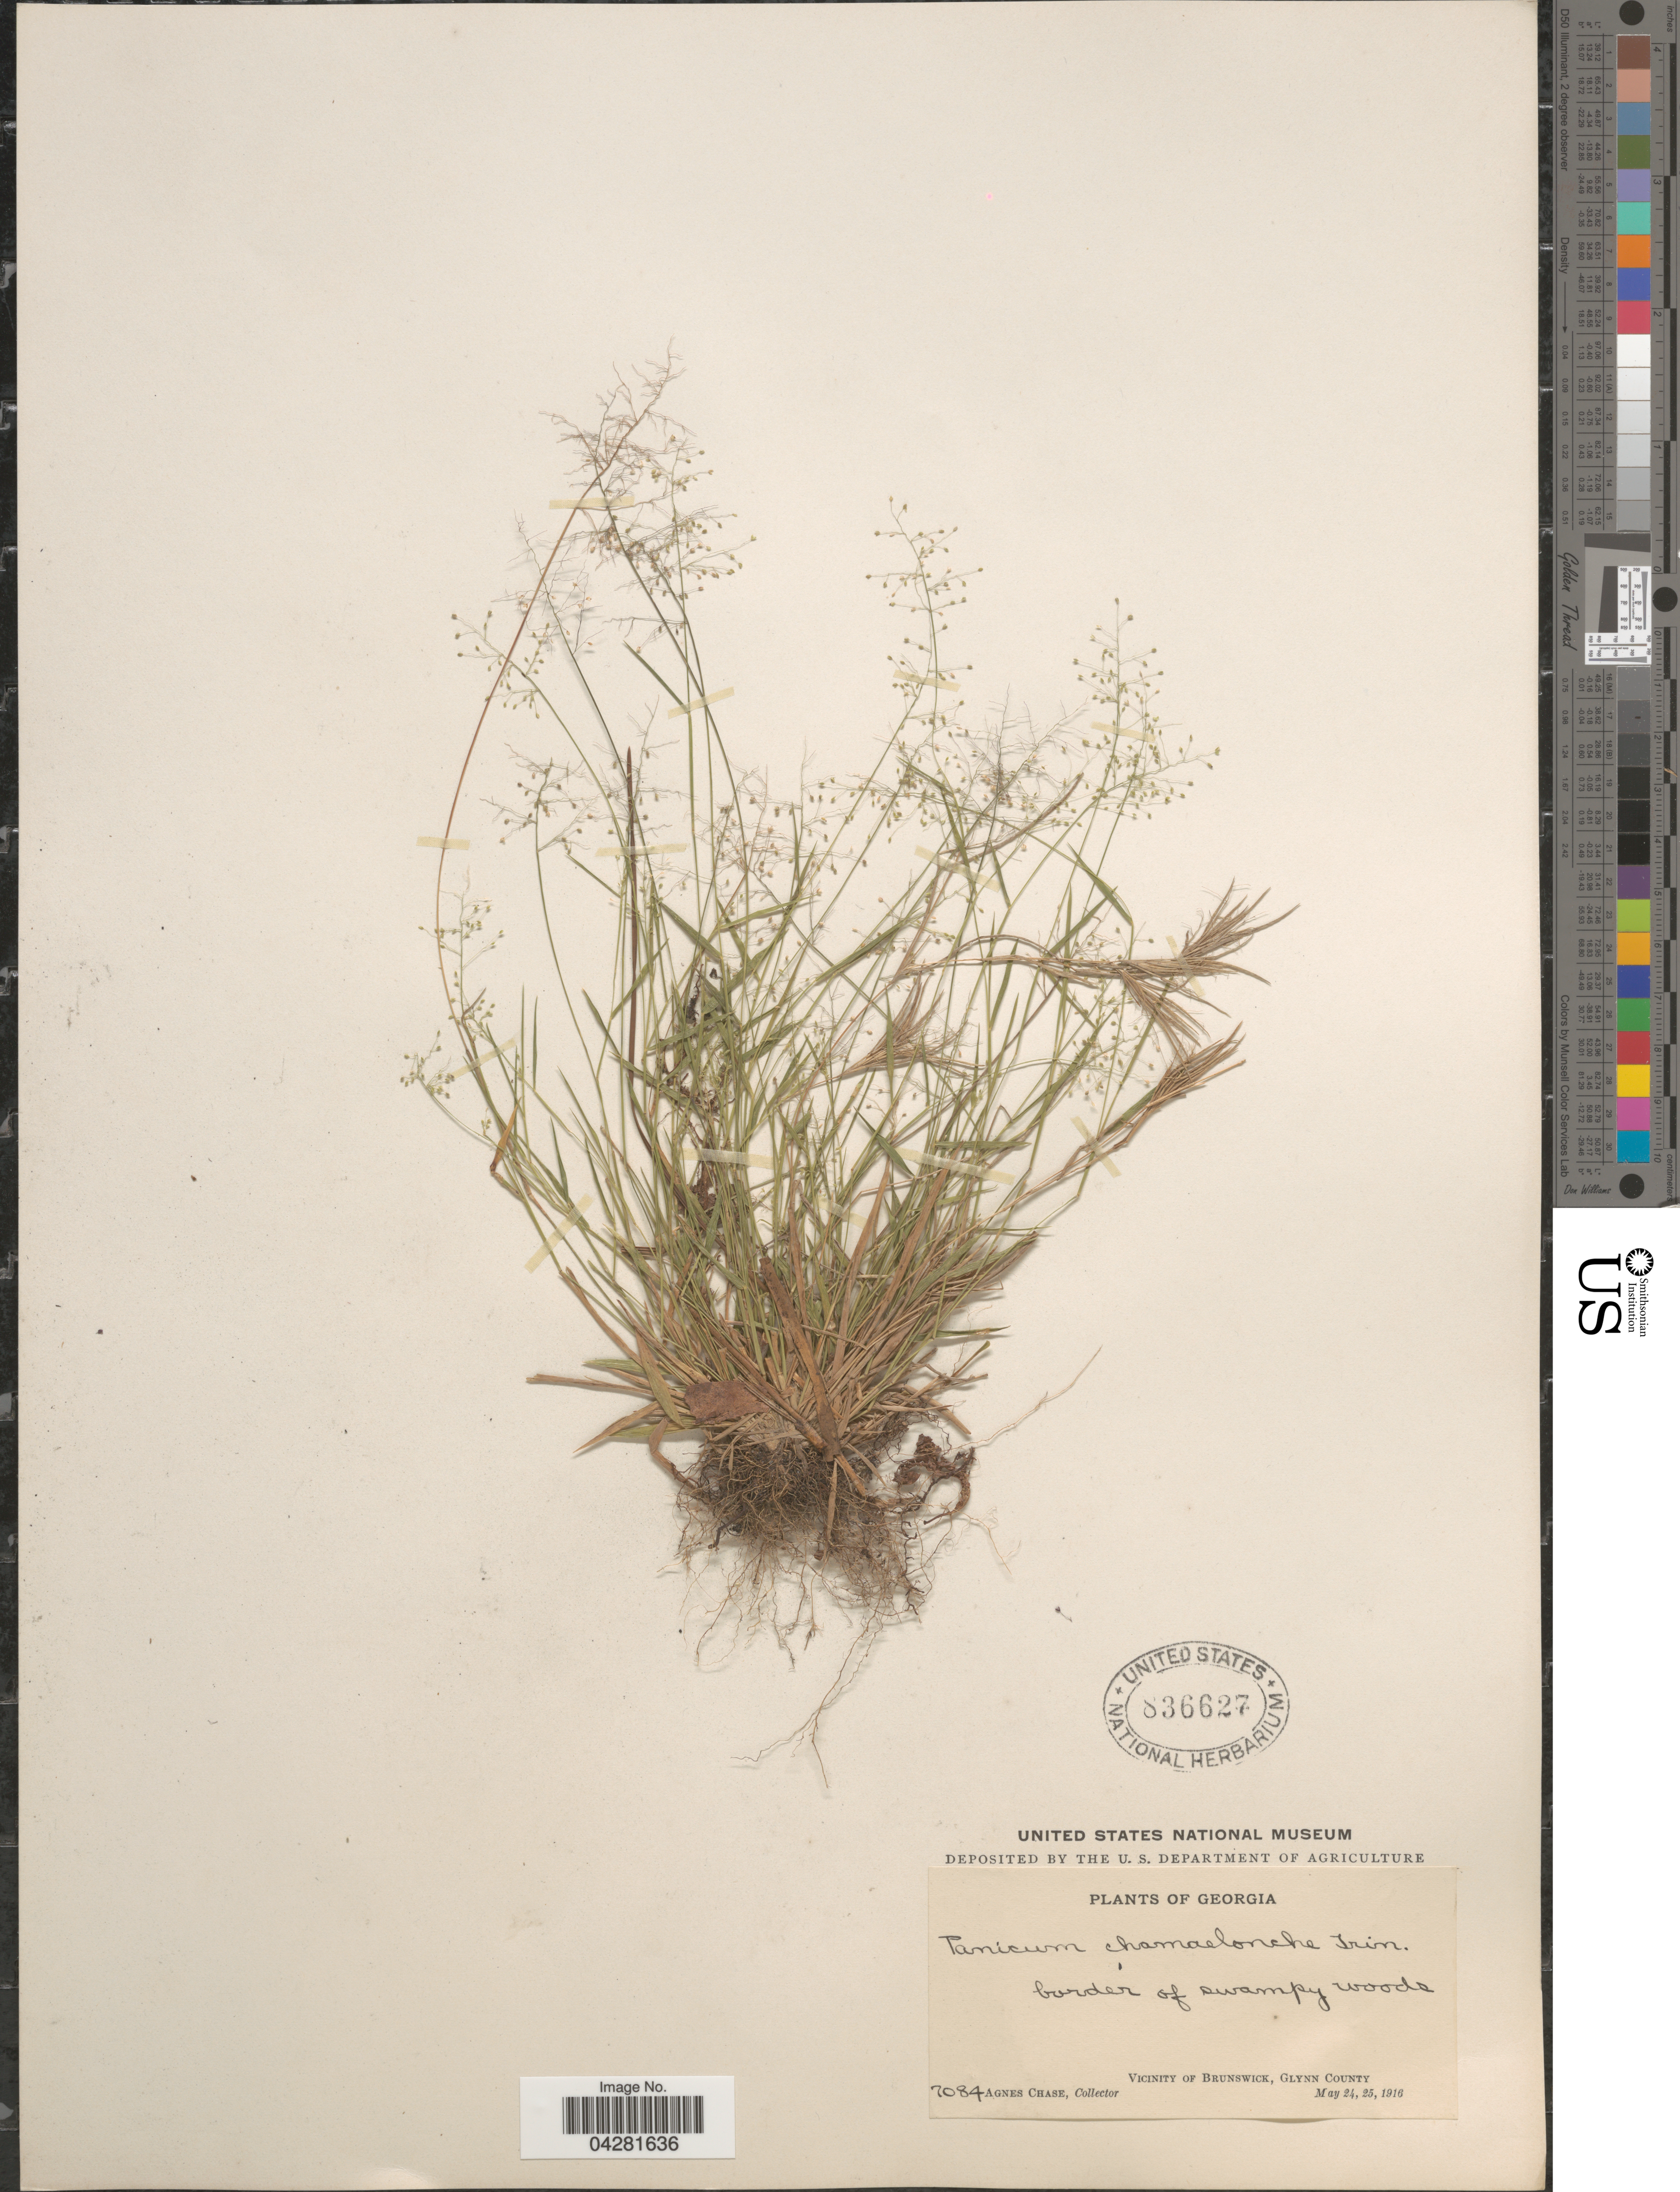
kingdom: Plantae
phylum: Tracheophyta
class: Liliopsida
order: Poales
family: Poaceae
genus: Dichanthelium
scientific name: Dichanthelium ensifolium var. ensifolium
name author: (Baldwin ex Elliot) Gould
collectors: A. Chase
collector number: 7087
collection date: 1916-05-24/1916-05-25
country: United States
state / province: Georgia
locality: Vicinity of Brunswick, Glynn County.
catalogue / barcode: US 836627